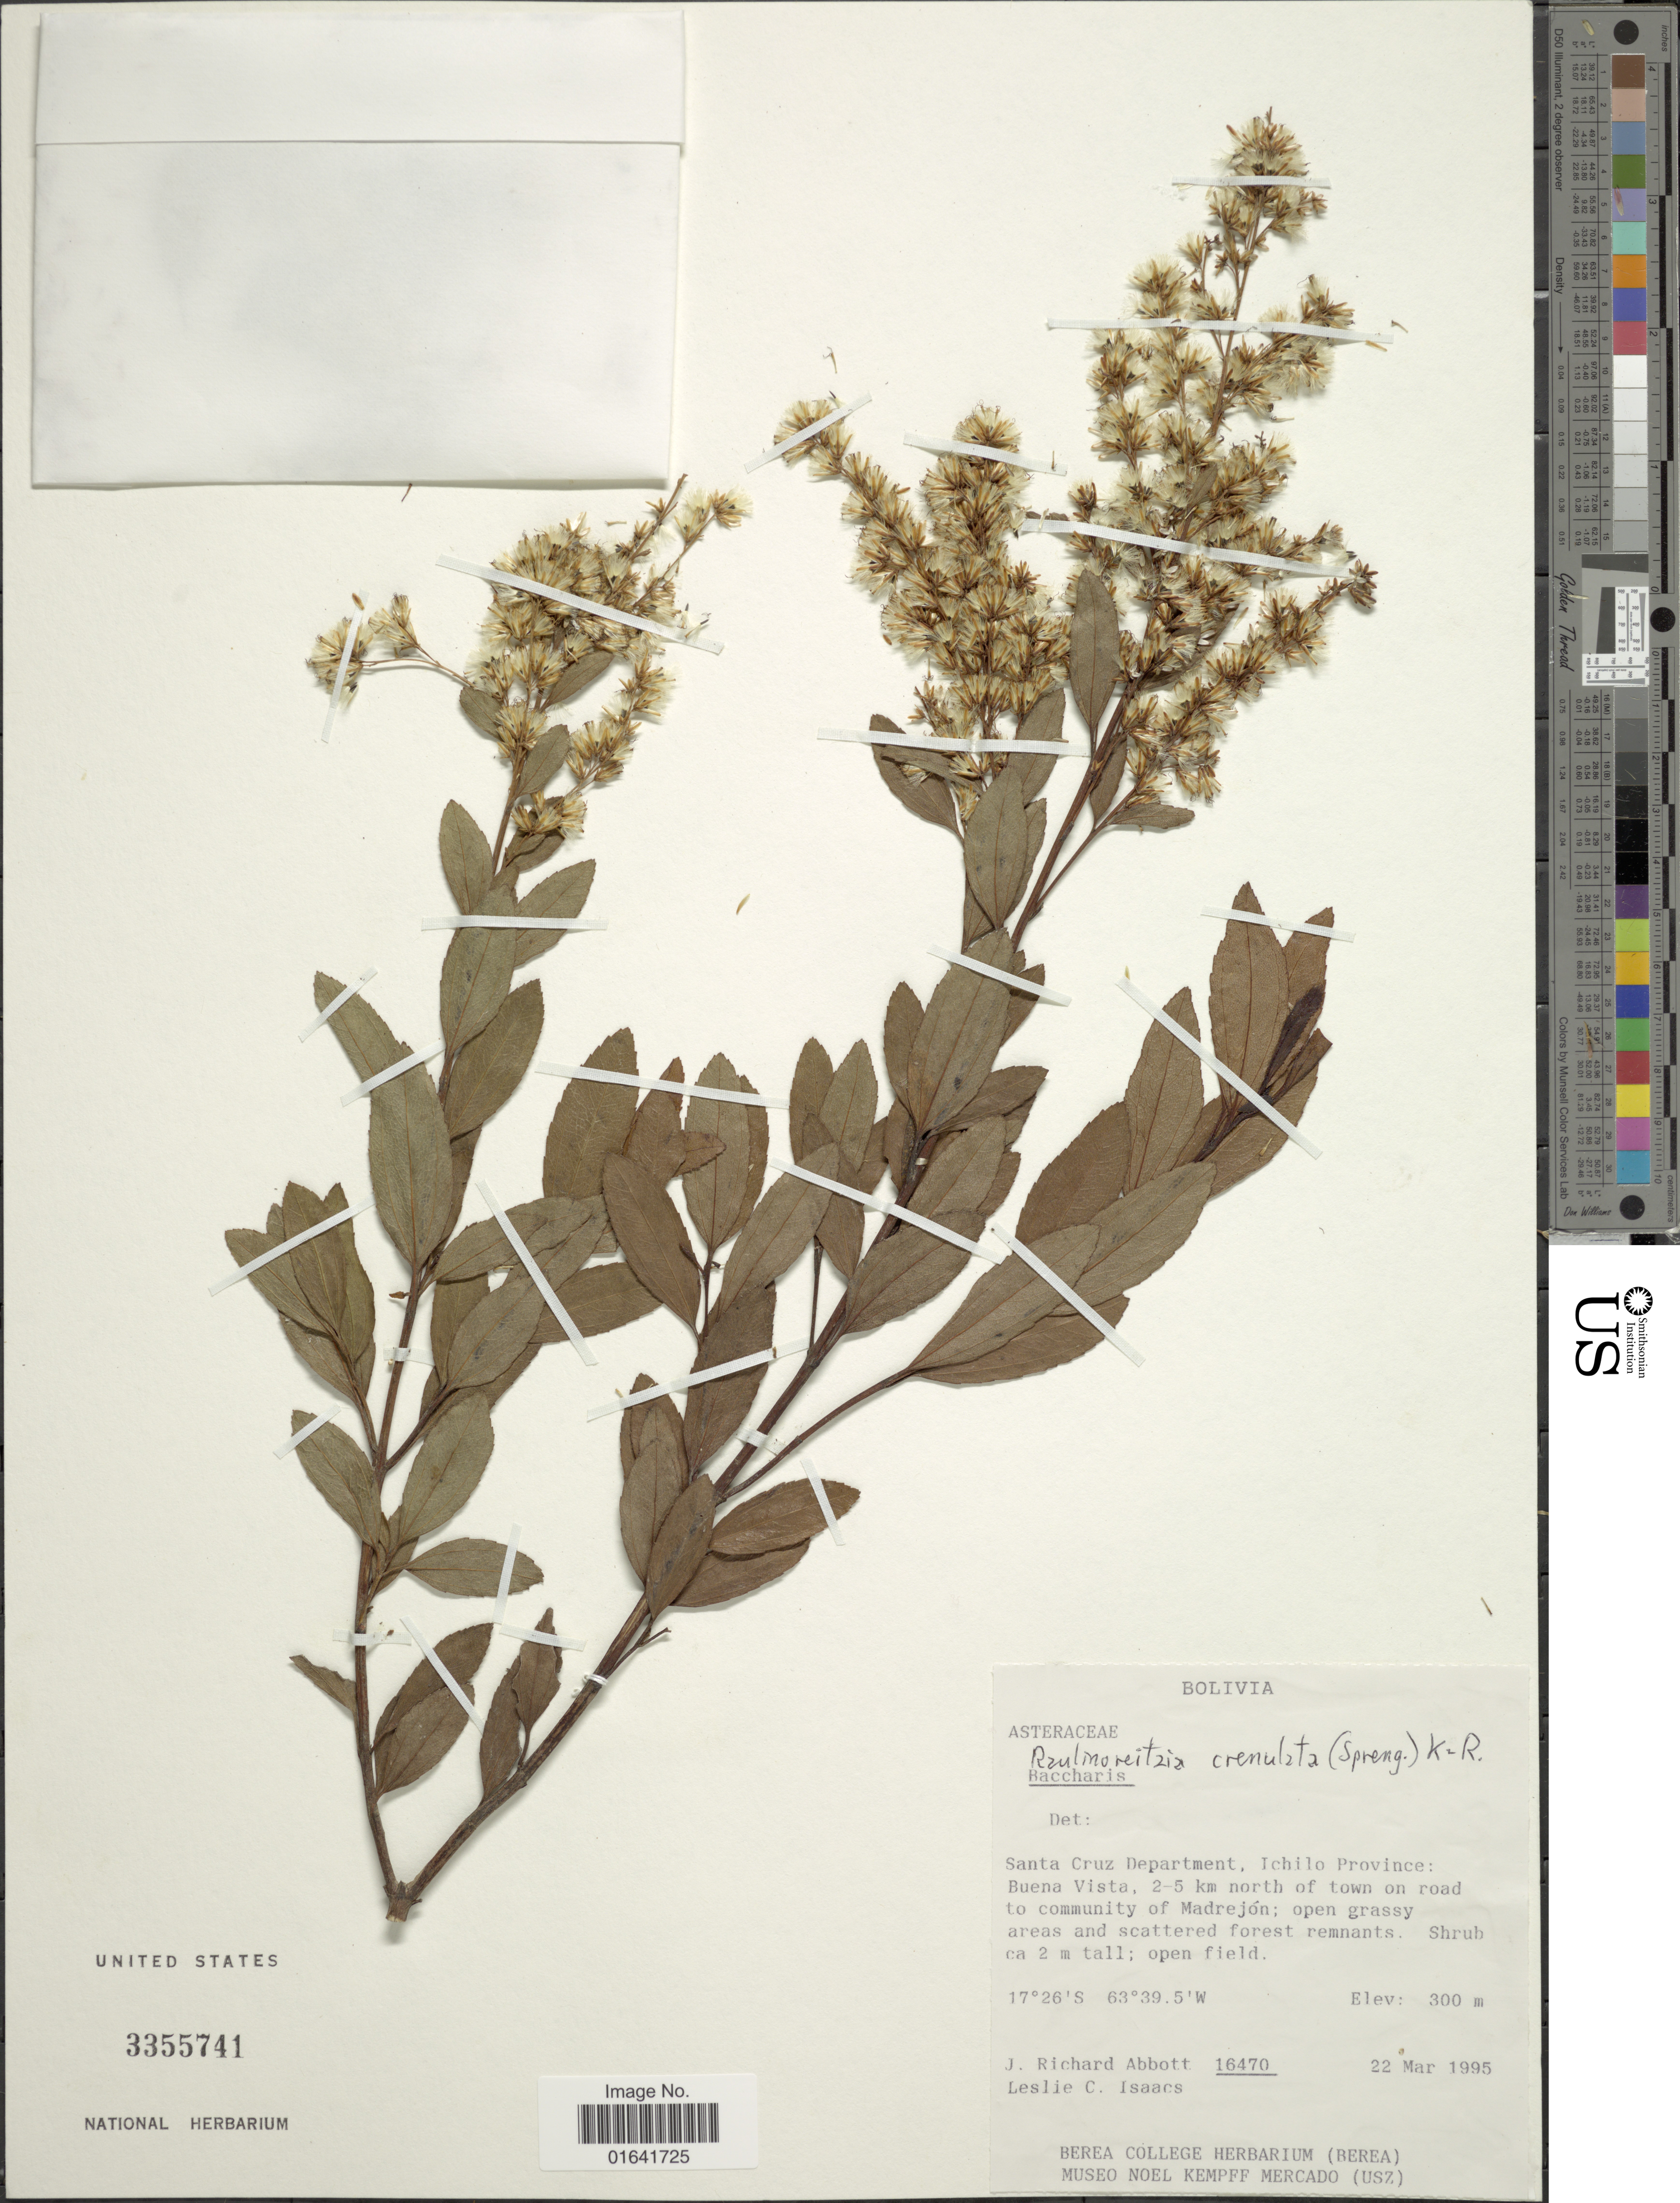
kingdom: Plantae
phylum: Tracheophyta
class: Magnoliopsida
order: Asterales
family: Asteraceae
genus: Raulinoreitzia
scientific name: Raulinoreitzia crenulata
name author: (Spreng.) R.M. King & H. Rob.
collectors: J. R. Abbott & L. Isaacs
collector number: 16470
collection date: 1995-03-22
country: Bolivia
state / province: Santa Cruz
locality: Ichilo Province: Buena Vista, 2-5 km north of town on road to community of Madrejón.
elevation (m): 300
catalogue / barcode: US 3355741